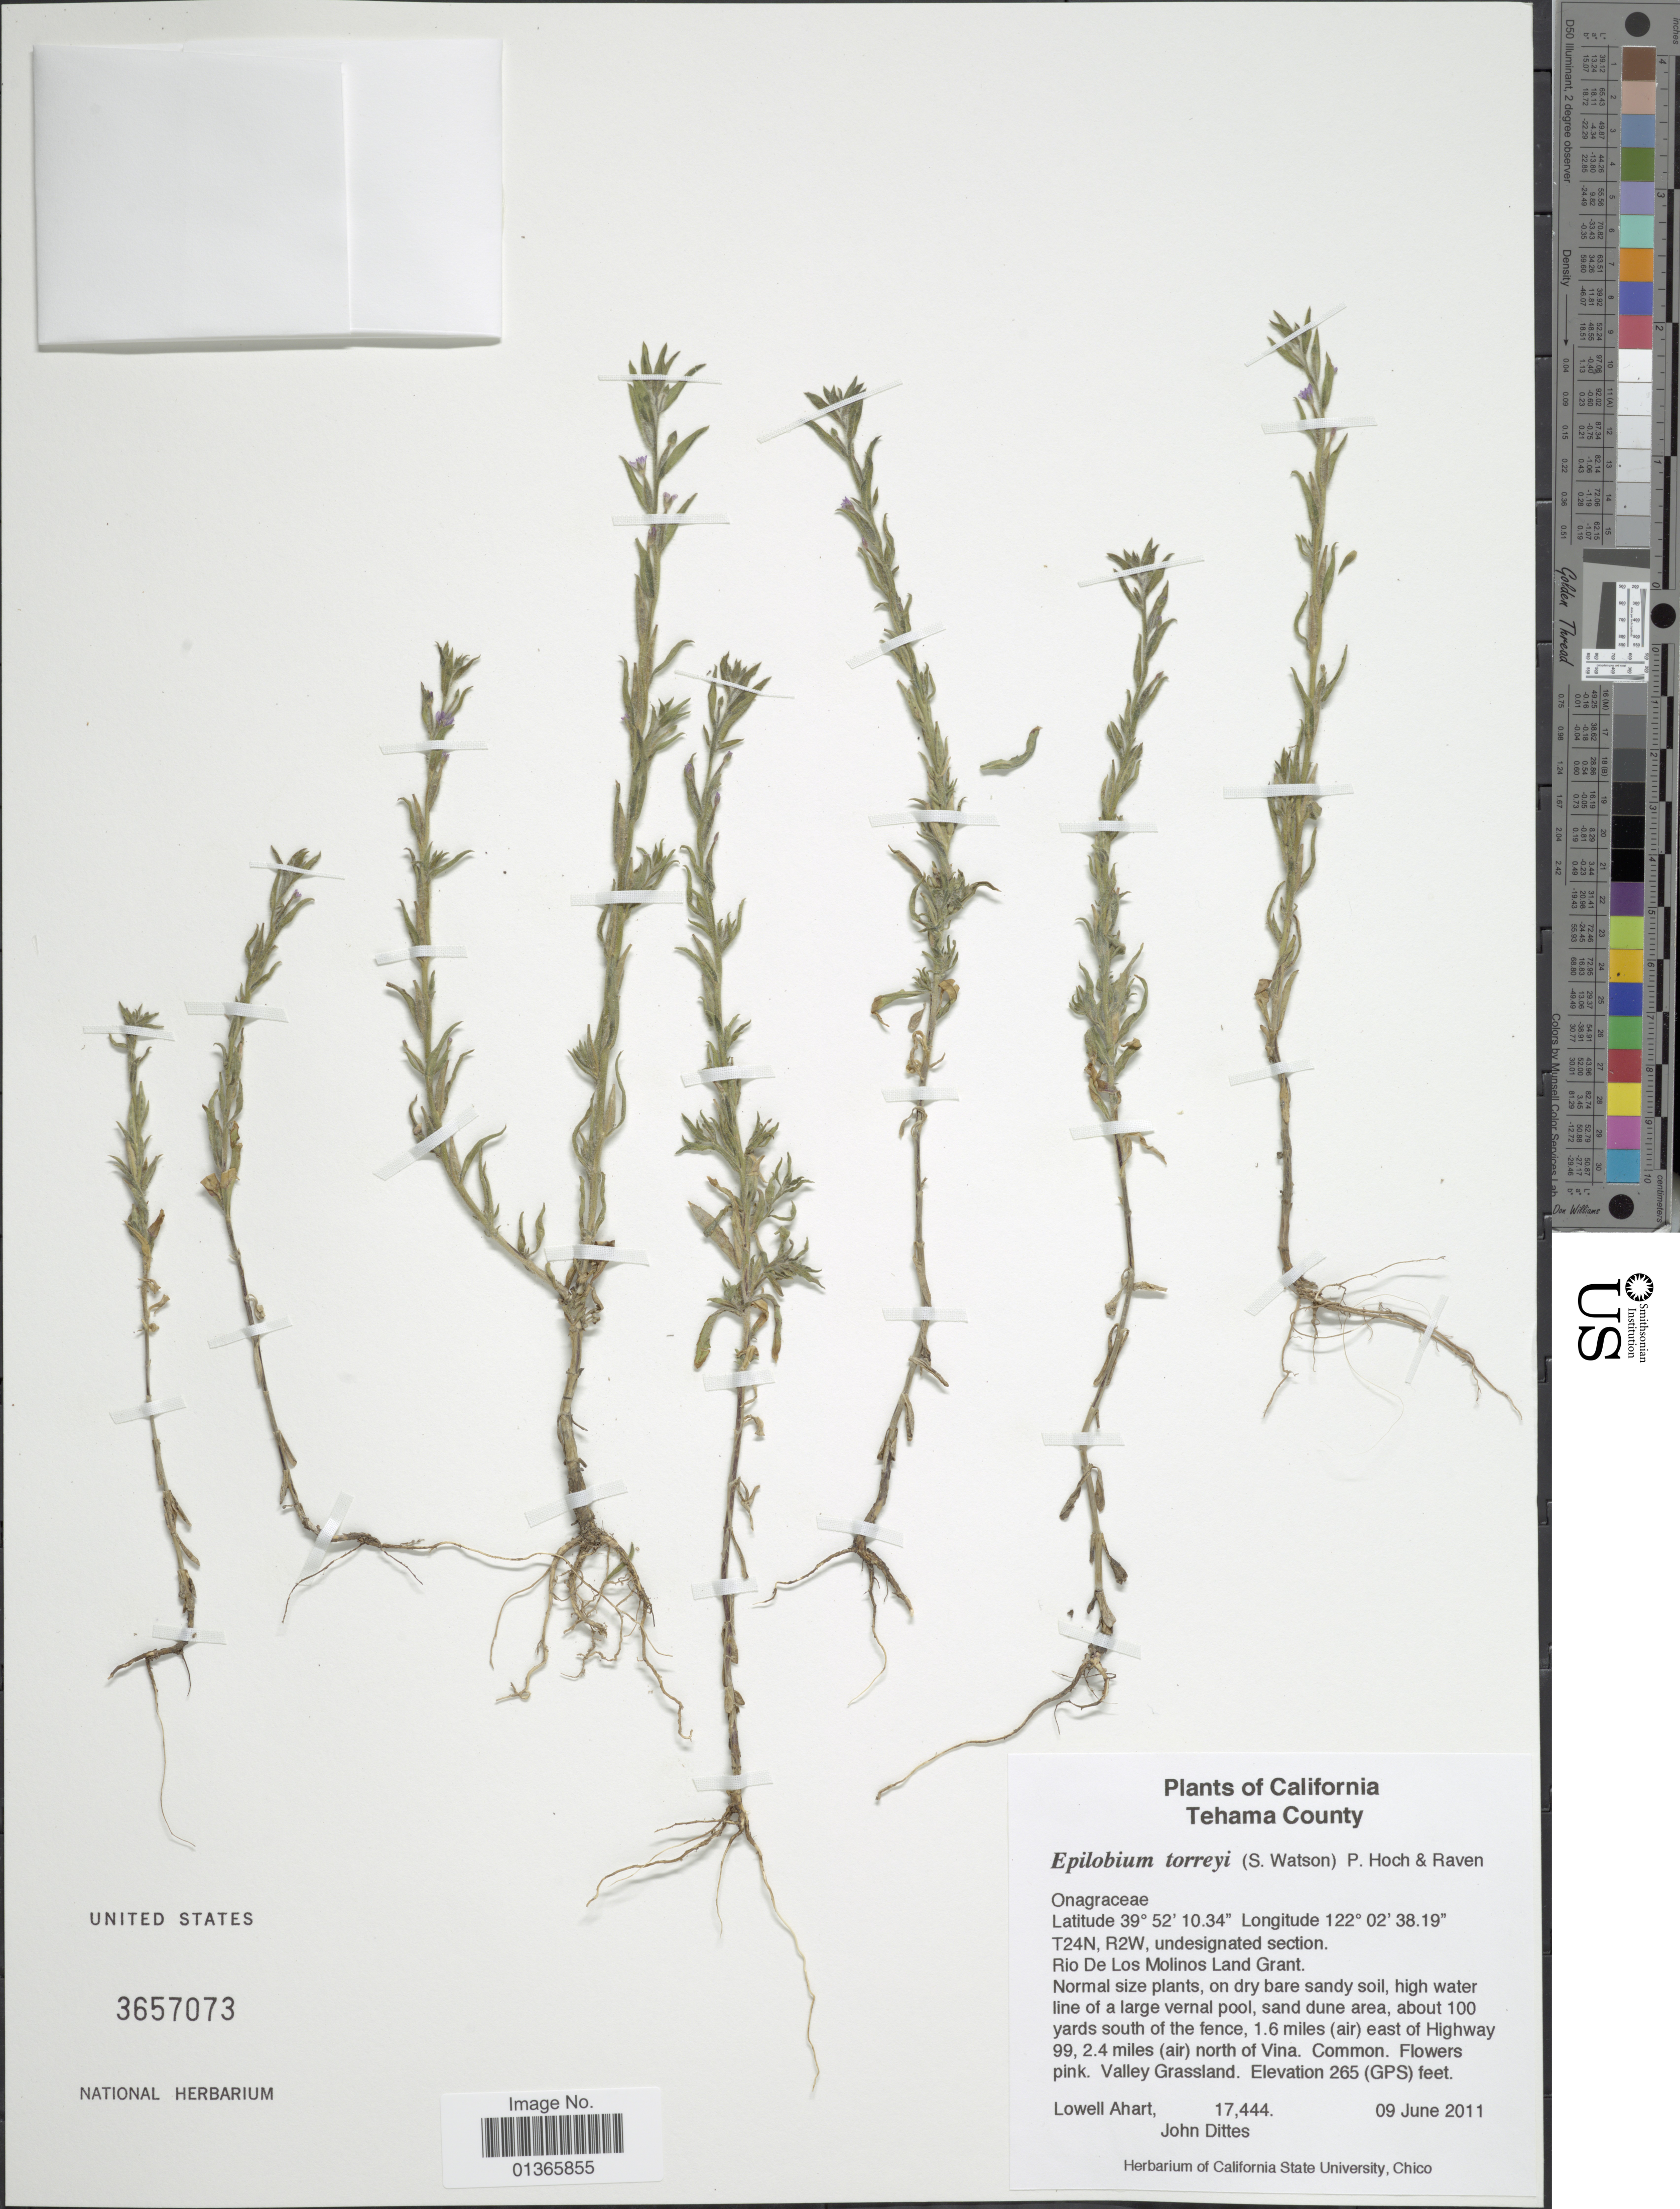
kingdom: Plantae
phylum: Tracheophyta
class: Magnoliopsida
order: Myrtales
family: Onagraceae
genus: Epilobium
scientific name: Epilobium torreyi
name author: (S. Watson) Hoch & P.H. Raven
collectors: L. Ahart & J. Dittes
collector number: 17444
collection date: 2011-06-09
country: United States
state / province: California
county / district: Tehama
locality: Tehama County. T24N, R2W, undesignated section. Rio De Los Molinos Land Grant. About 100 yards south of the fence, 1.6 miles (air) east of Highway 99, 2.4 miles (air) north of Vina.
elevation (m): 81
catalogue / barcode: US 3657073